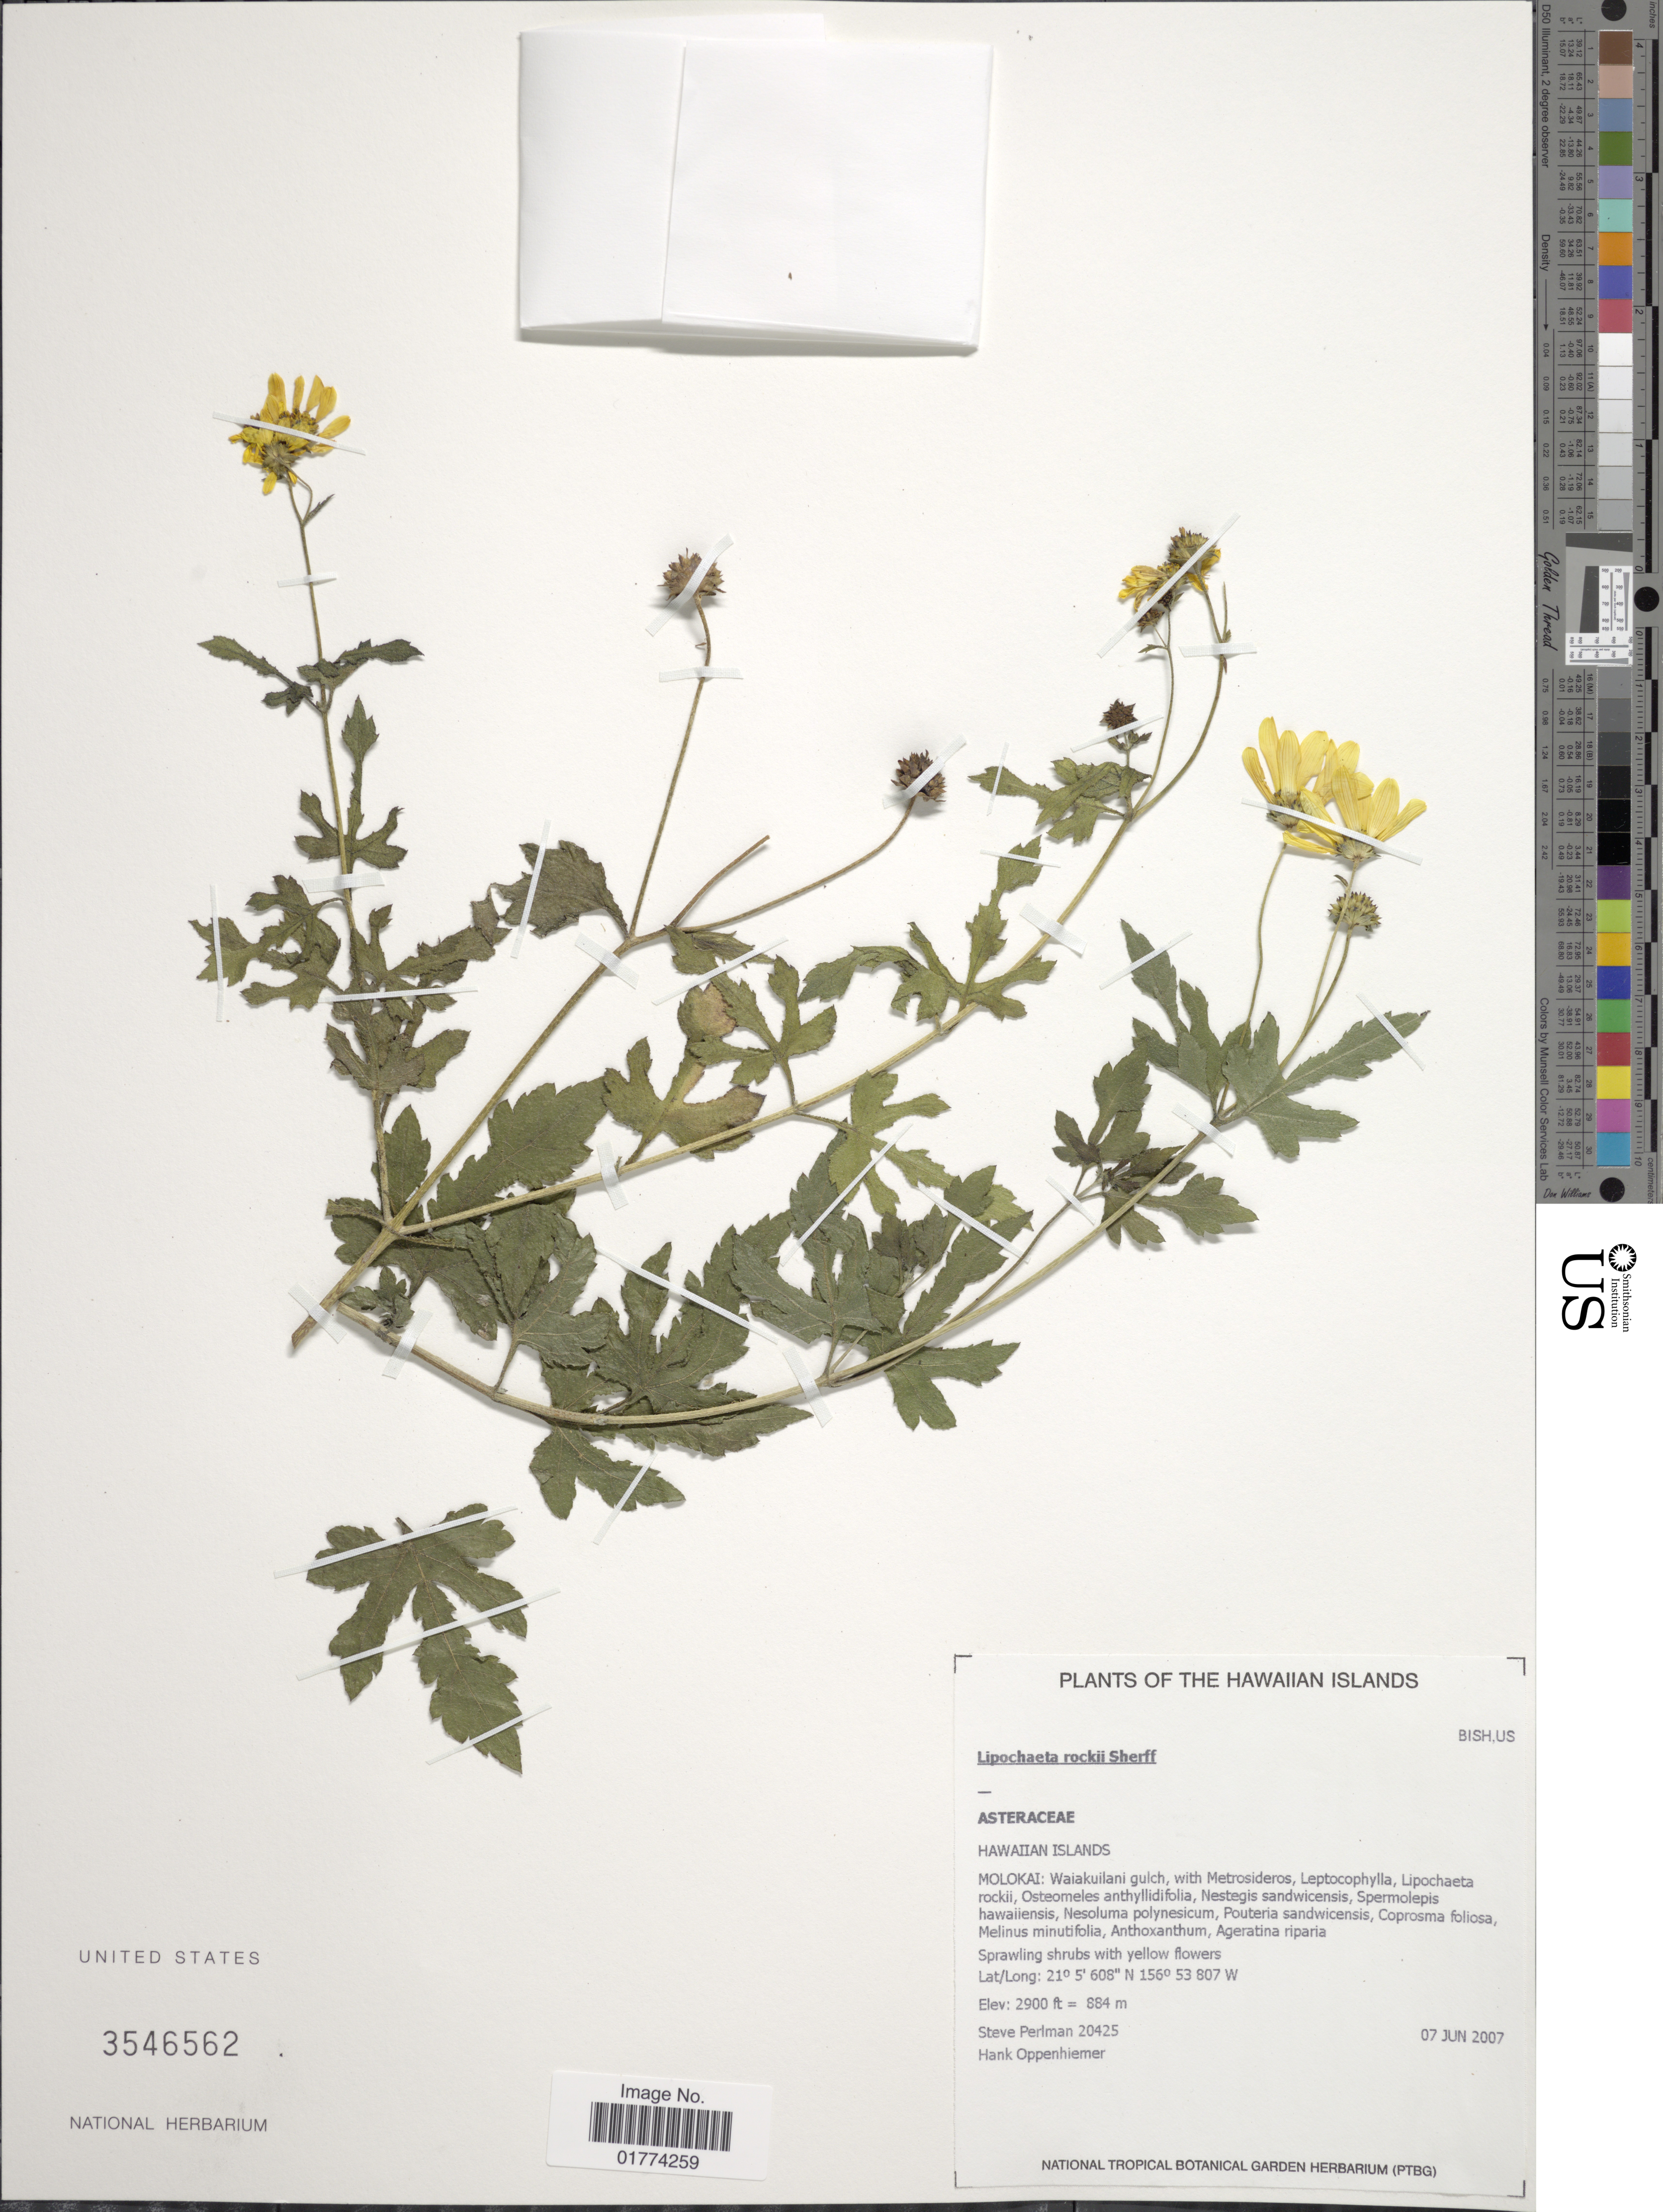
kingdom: Plantae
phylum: Tracheophyta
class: Magnoliopsida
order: Asterales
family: Asteraceae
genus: Lipochaeta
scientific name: Lipochaeta rockii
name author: Sherff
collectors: S. Perlmann & H. Oppenheimer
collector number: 20425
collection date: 2007-06-07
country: United States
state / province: Hawaii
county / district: Maui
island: Moloka'i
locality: Waiakuilani Gulch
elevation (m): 884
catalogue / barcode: US 3546562